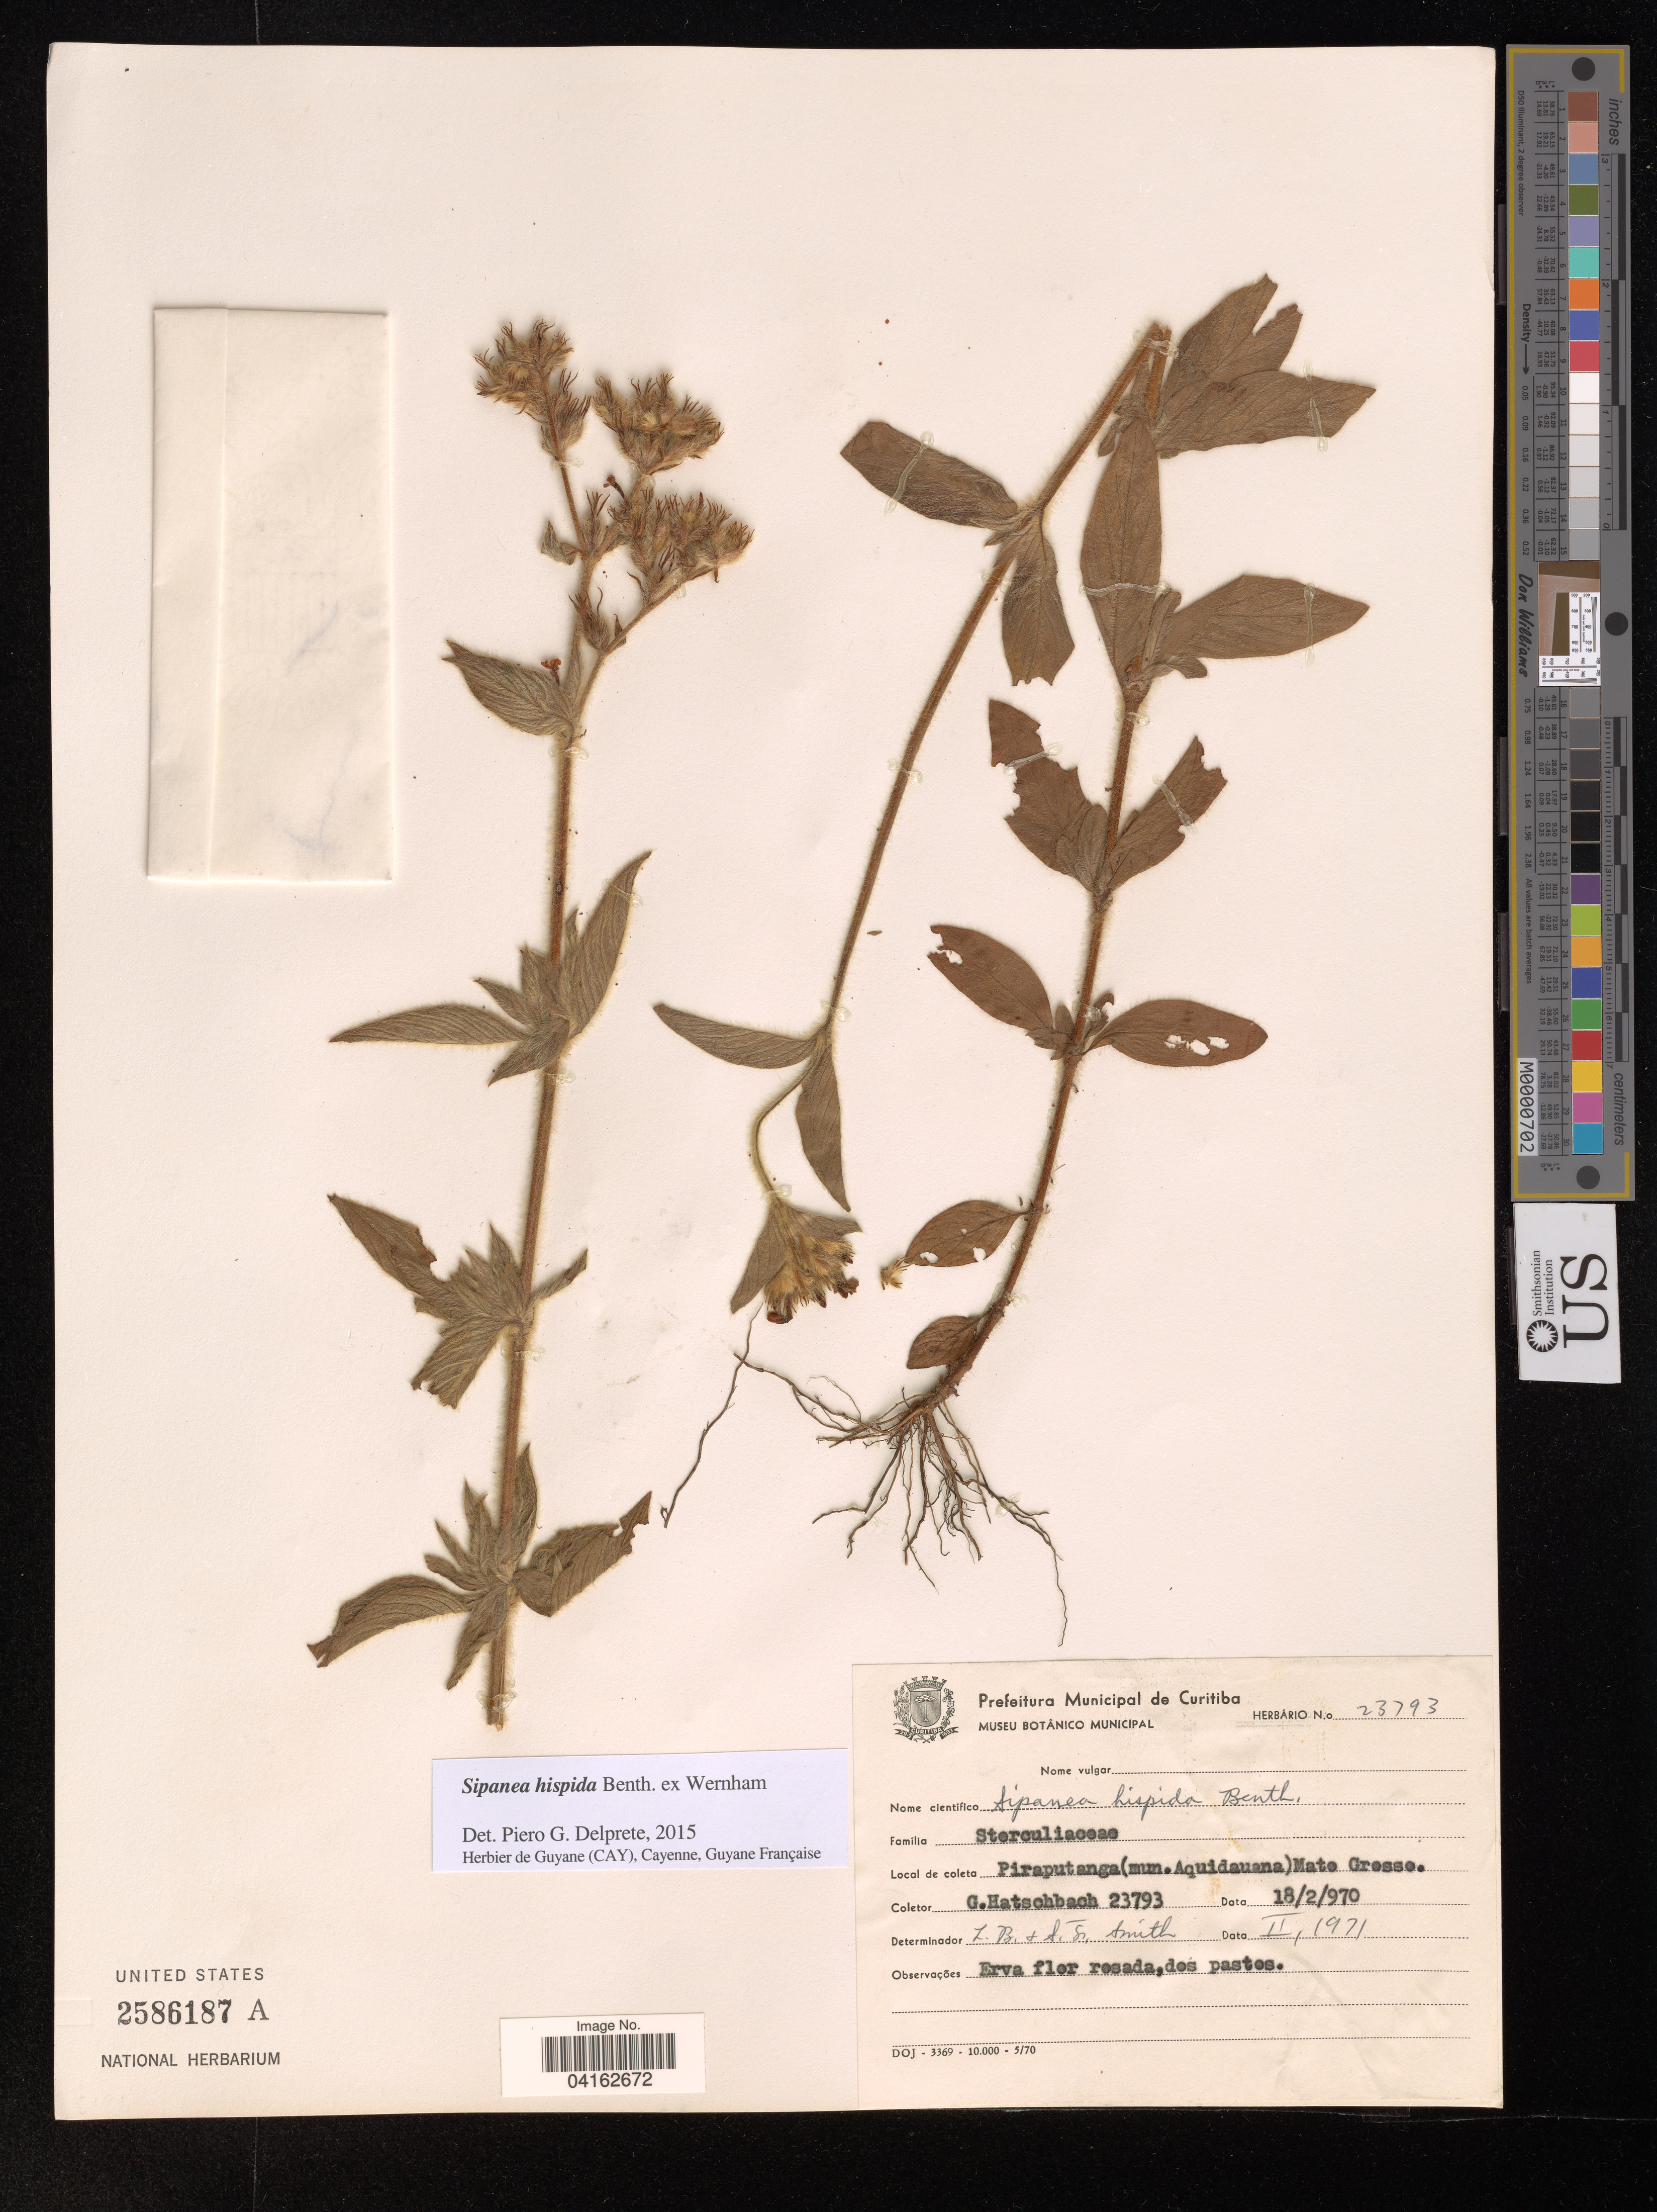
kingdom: Plantae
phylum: Tracheophyta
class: Magnoliopsida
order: Gentianales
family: Rubiaceae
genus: Sipanea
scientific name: Sipanea hispida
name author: Benth. ex Wernham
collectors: G. Hatschbach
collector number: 23793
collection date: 1970-02-18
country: Brazil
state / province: Mato Grosso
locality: Piraputanga (mm. Aquidauana).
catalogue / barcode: US 2586187A